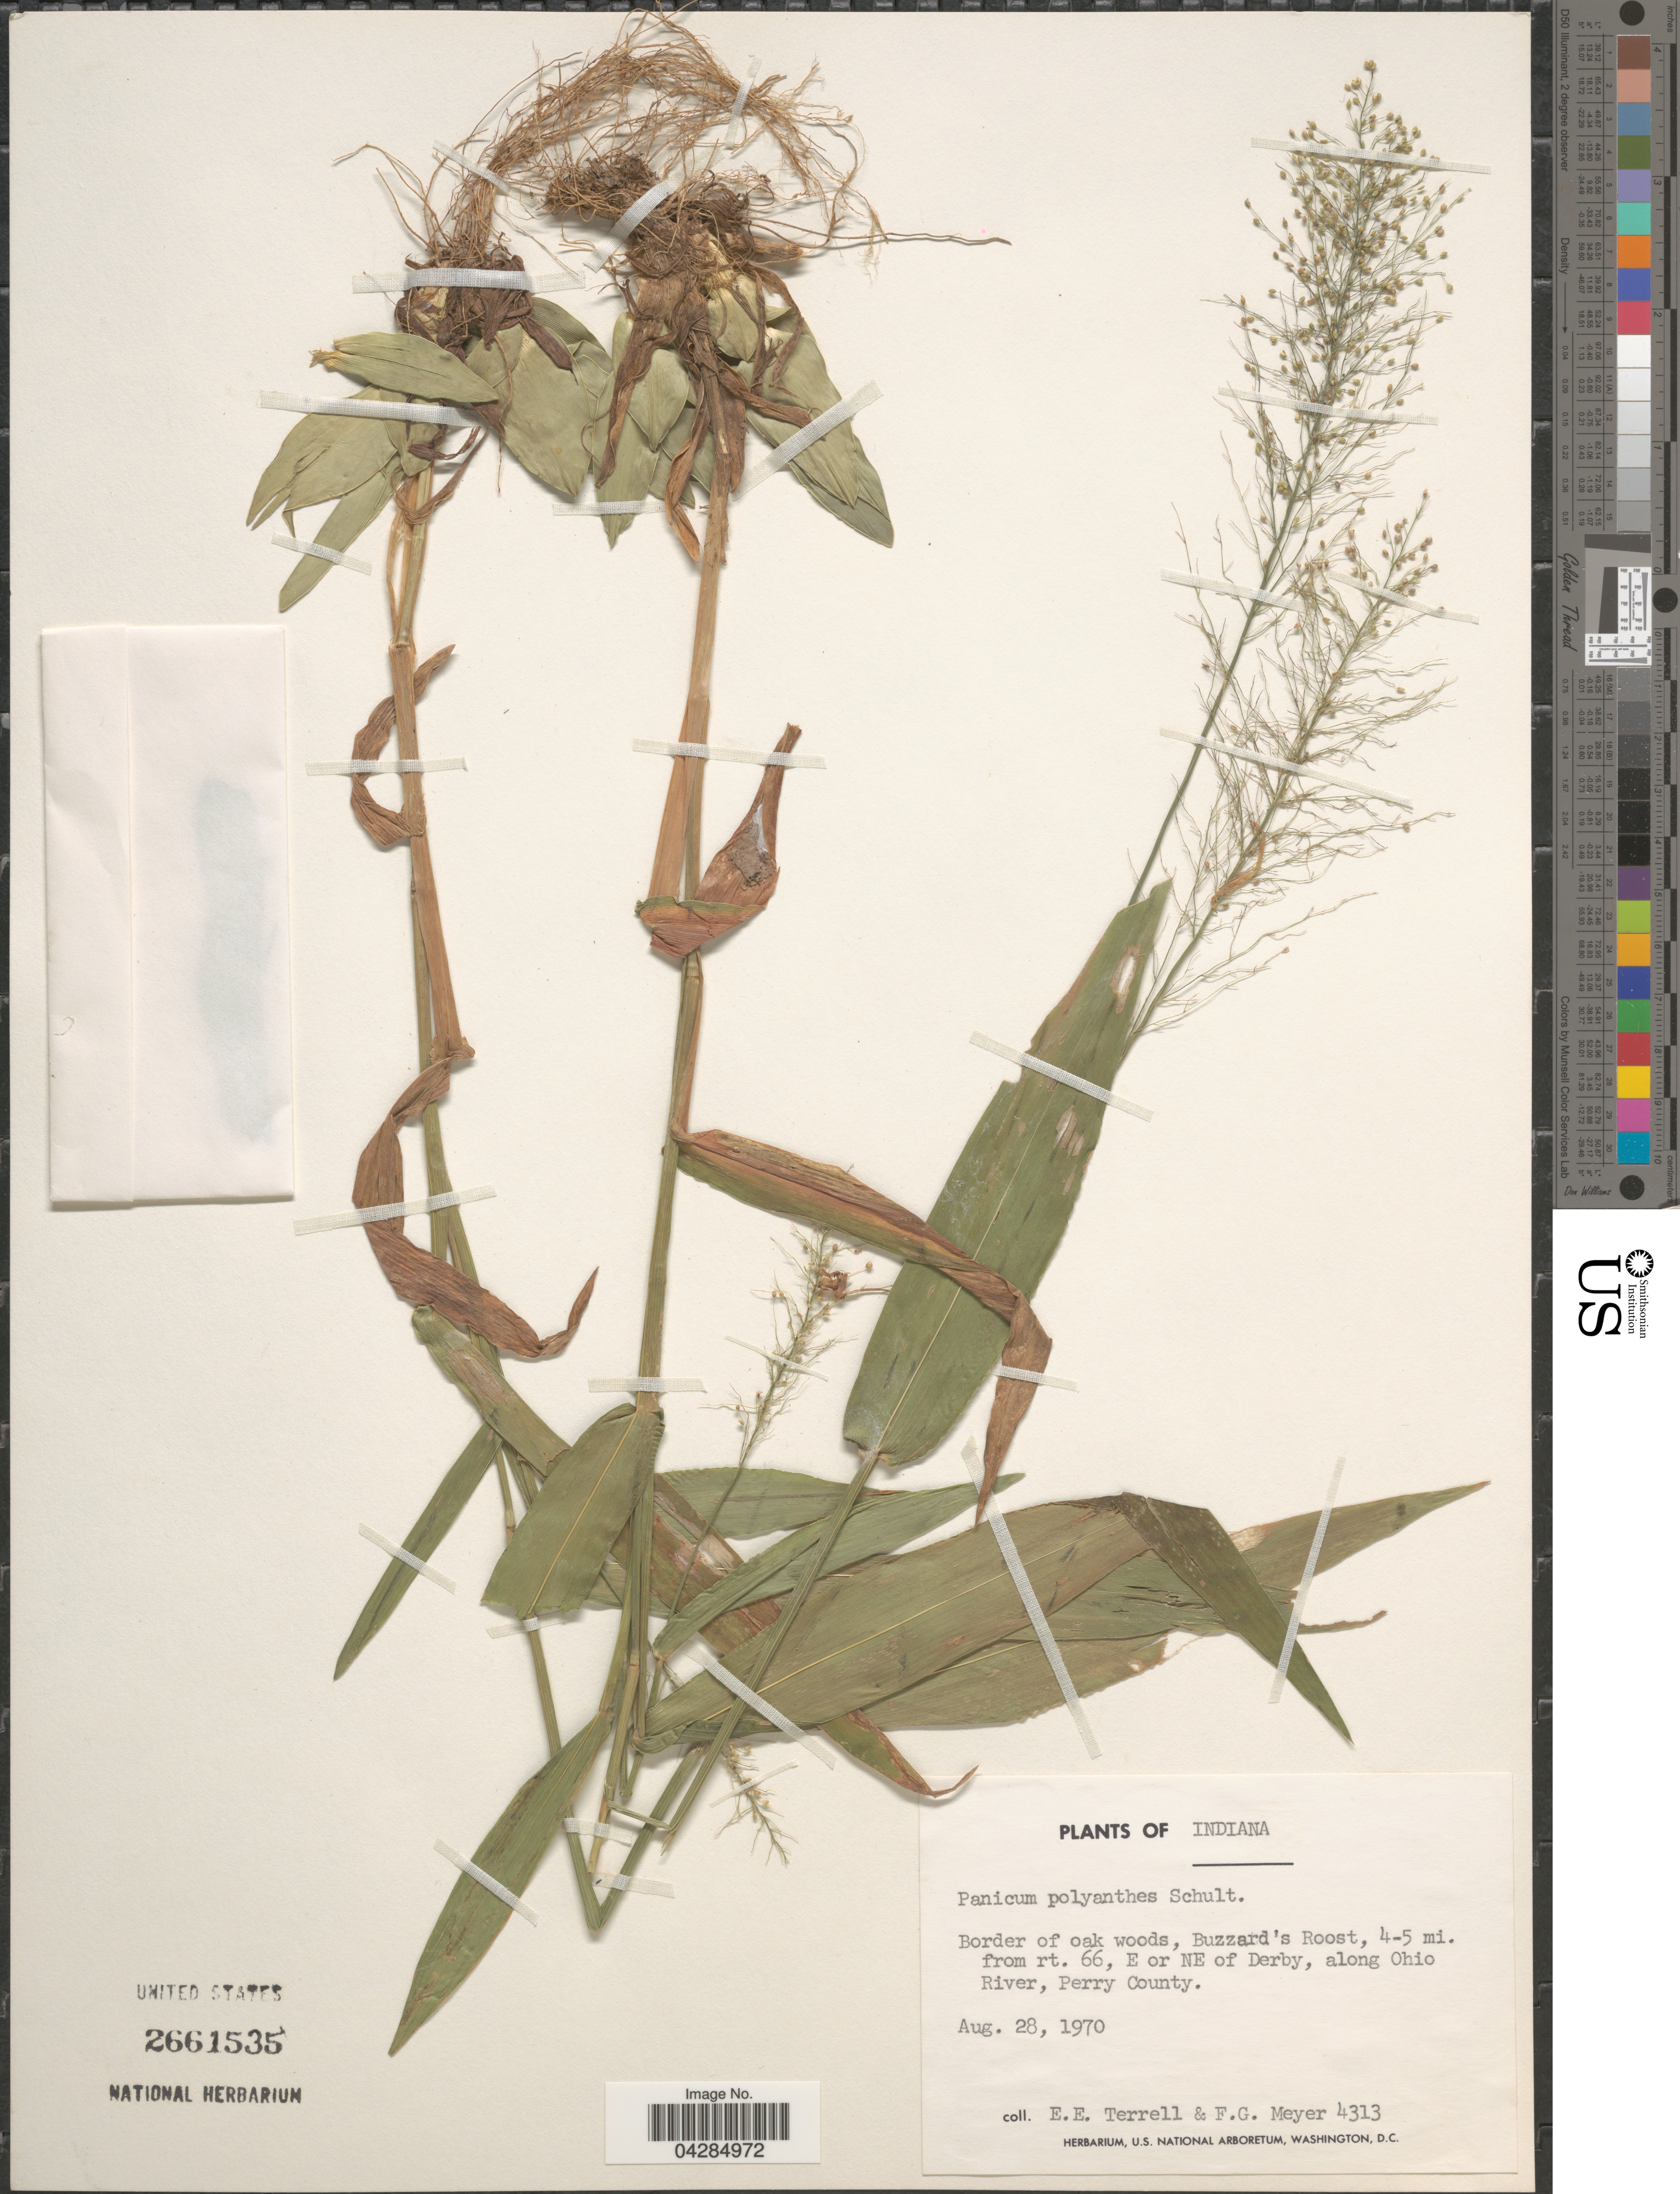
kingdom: Plantae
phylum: Tracheophyta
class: Liliopsida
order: Poales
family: Poaceae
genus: Dichanthelium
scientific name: Dichanthelium portoricense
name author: (Desv. ex Ham.) B.F. Hansen & Wunderlin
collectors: E. E. Terrell & F. G. Meyer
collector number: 4313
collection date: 1970-08-28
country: United States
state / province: Indiana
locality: Border of oak woods, Buzzard's Roost, 4-5 mi. from rt. 66, E or NE of Derby, along Ohio River, Perry County.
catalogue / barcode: US 2661535